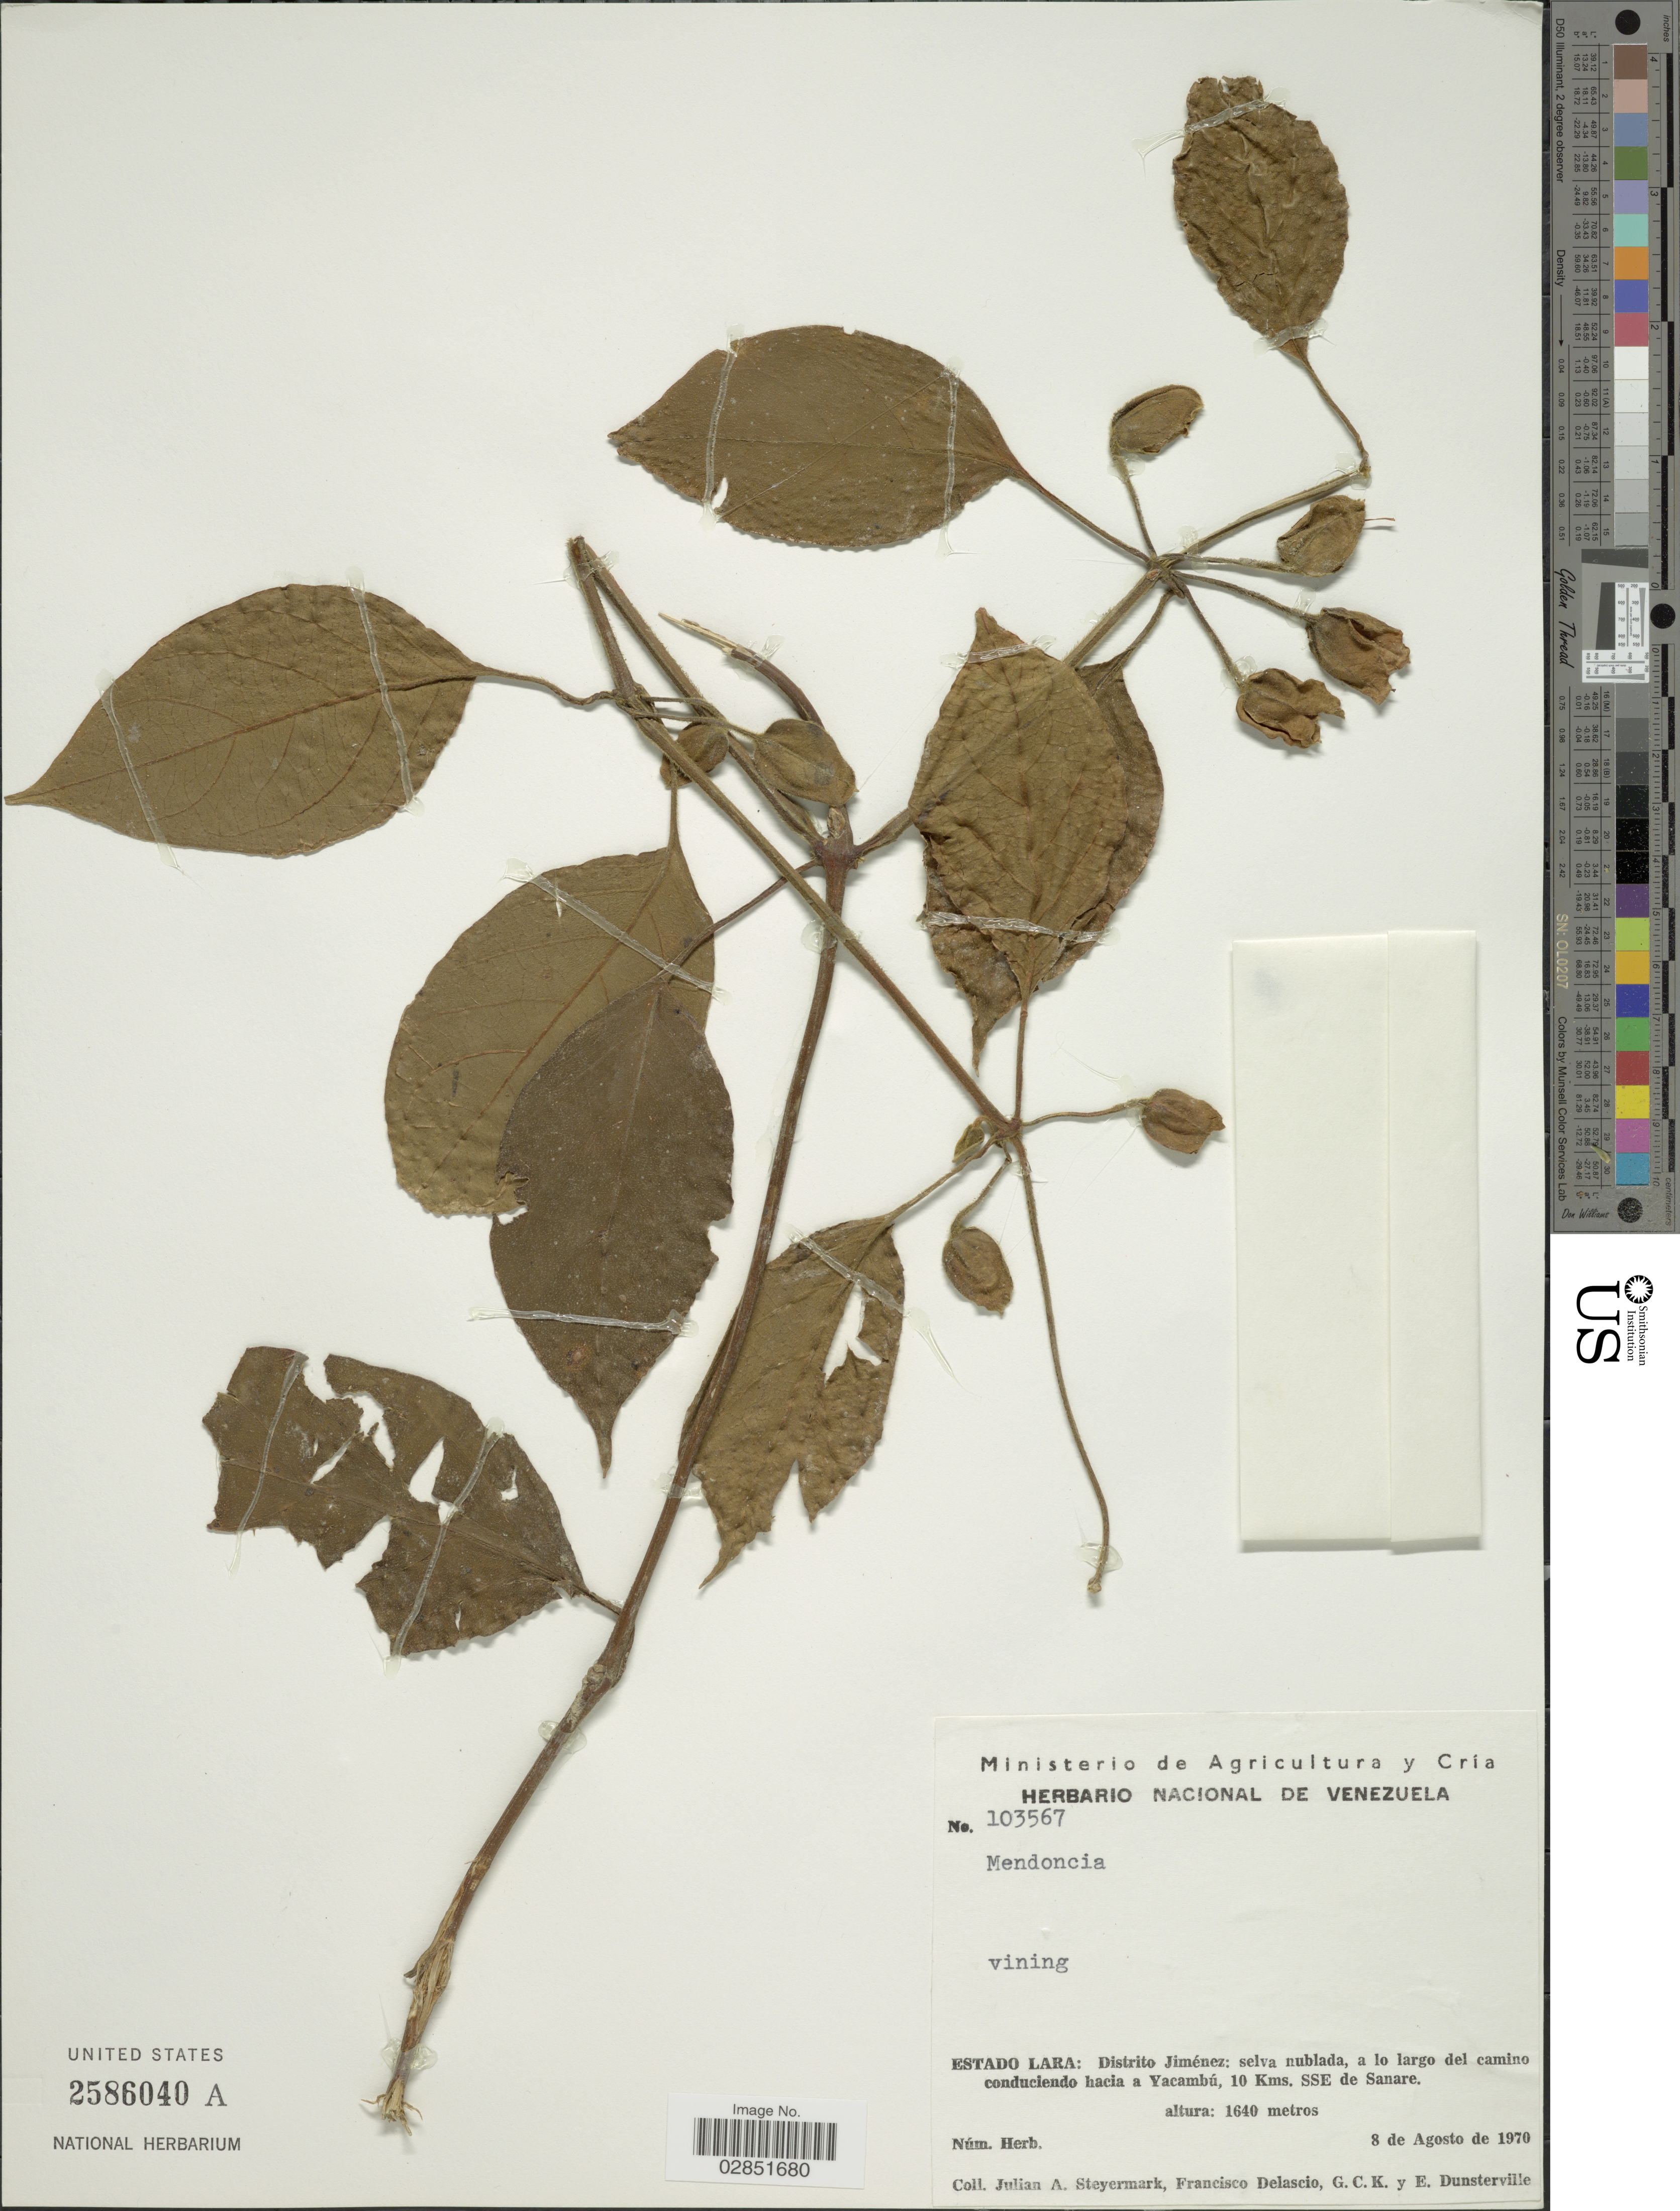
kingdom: Plantae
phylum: Tracheophyta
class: Magnoliopsida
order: Lamiales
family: Acanthaceae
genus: Mendoncia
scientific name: Mendoncia sp.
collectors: J. Steyermark, F. Delascio, G. C. K. Dunsterville & E. Dunsterville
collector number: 103567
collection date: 1970-08-08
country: Venezuela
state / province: Lara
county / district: Jiménez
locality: Distrito Jiménez: selva nublada, a lo largo del camino conduciendo hacia a Yacambú, 10 Kms. SSE de Sanare.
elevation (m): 1640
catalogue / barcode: US 2586040A